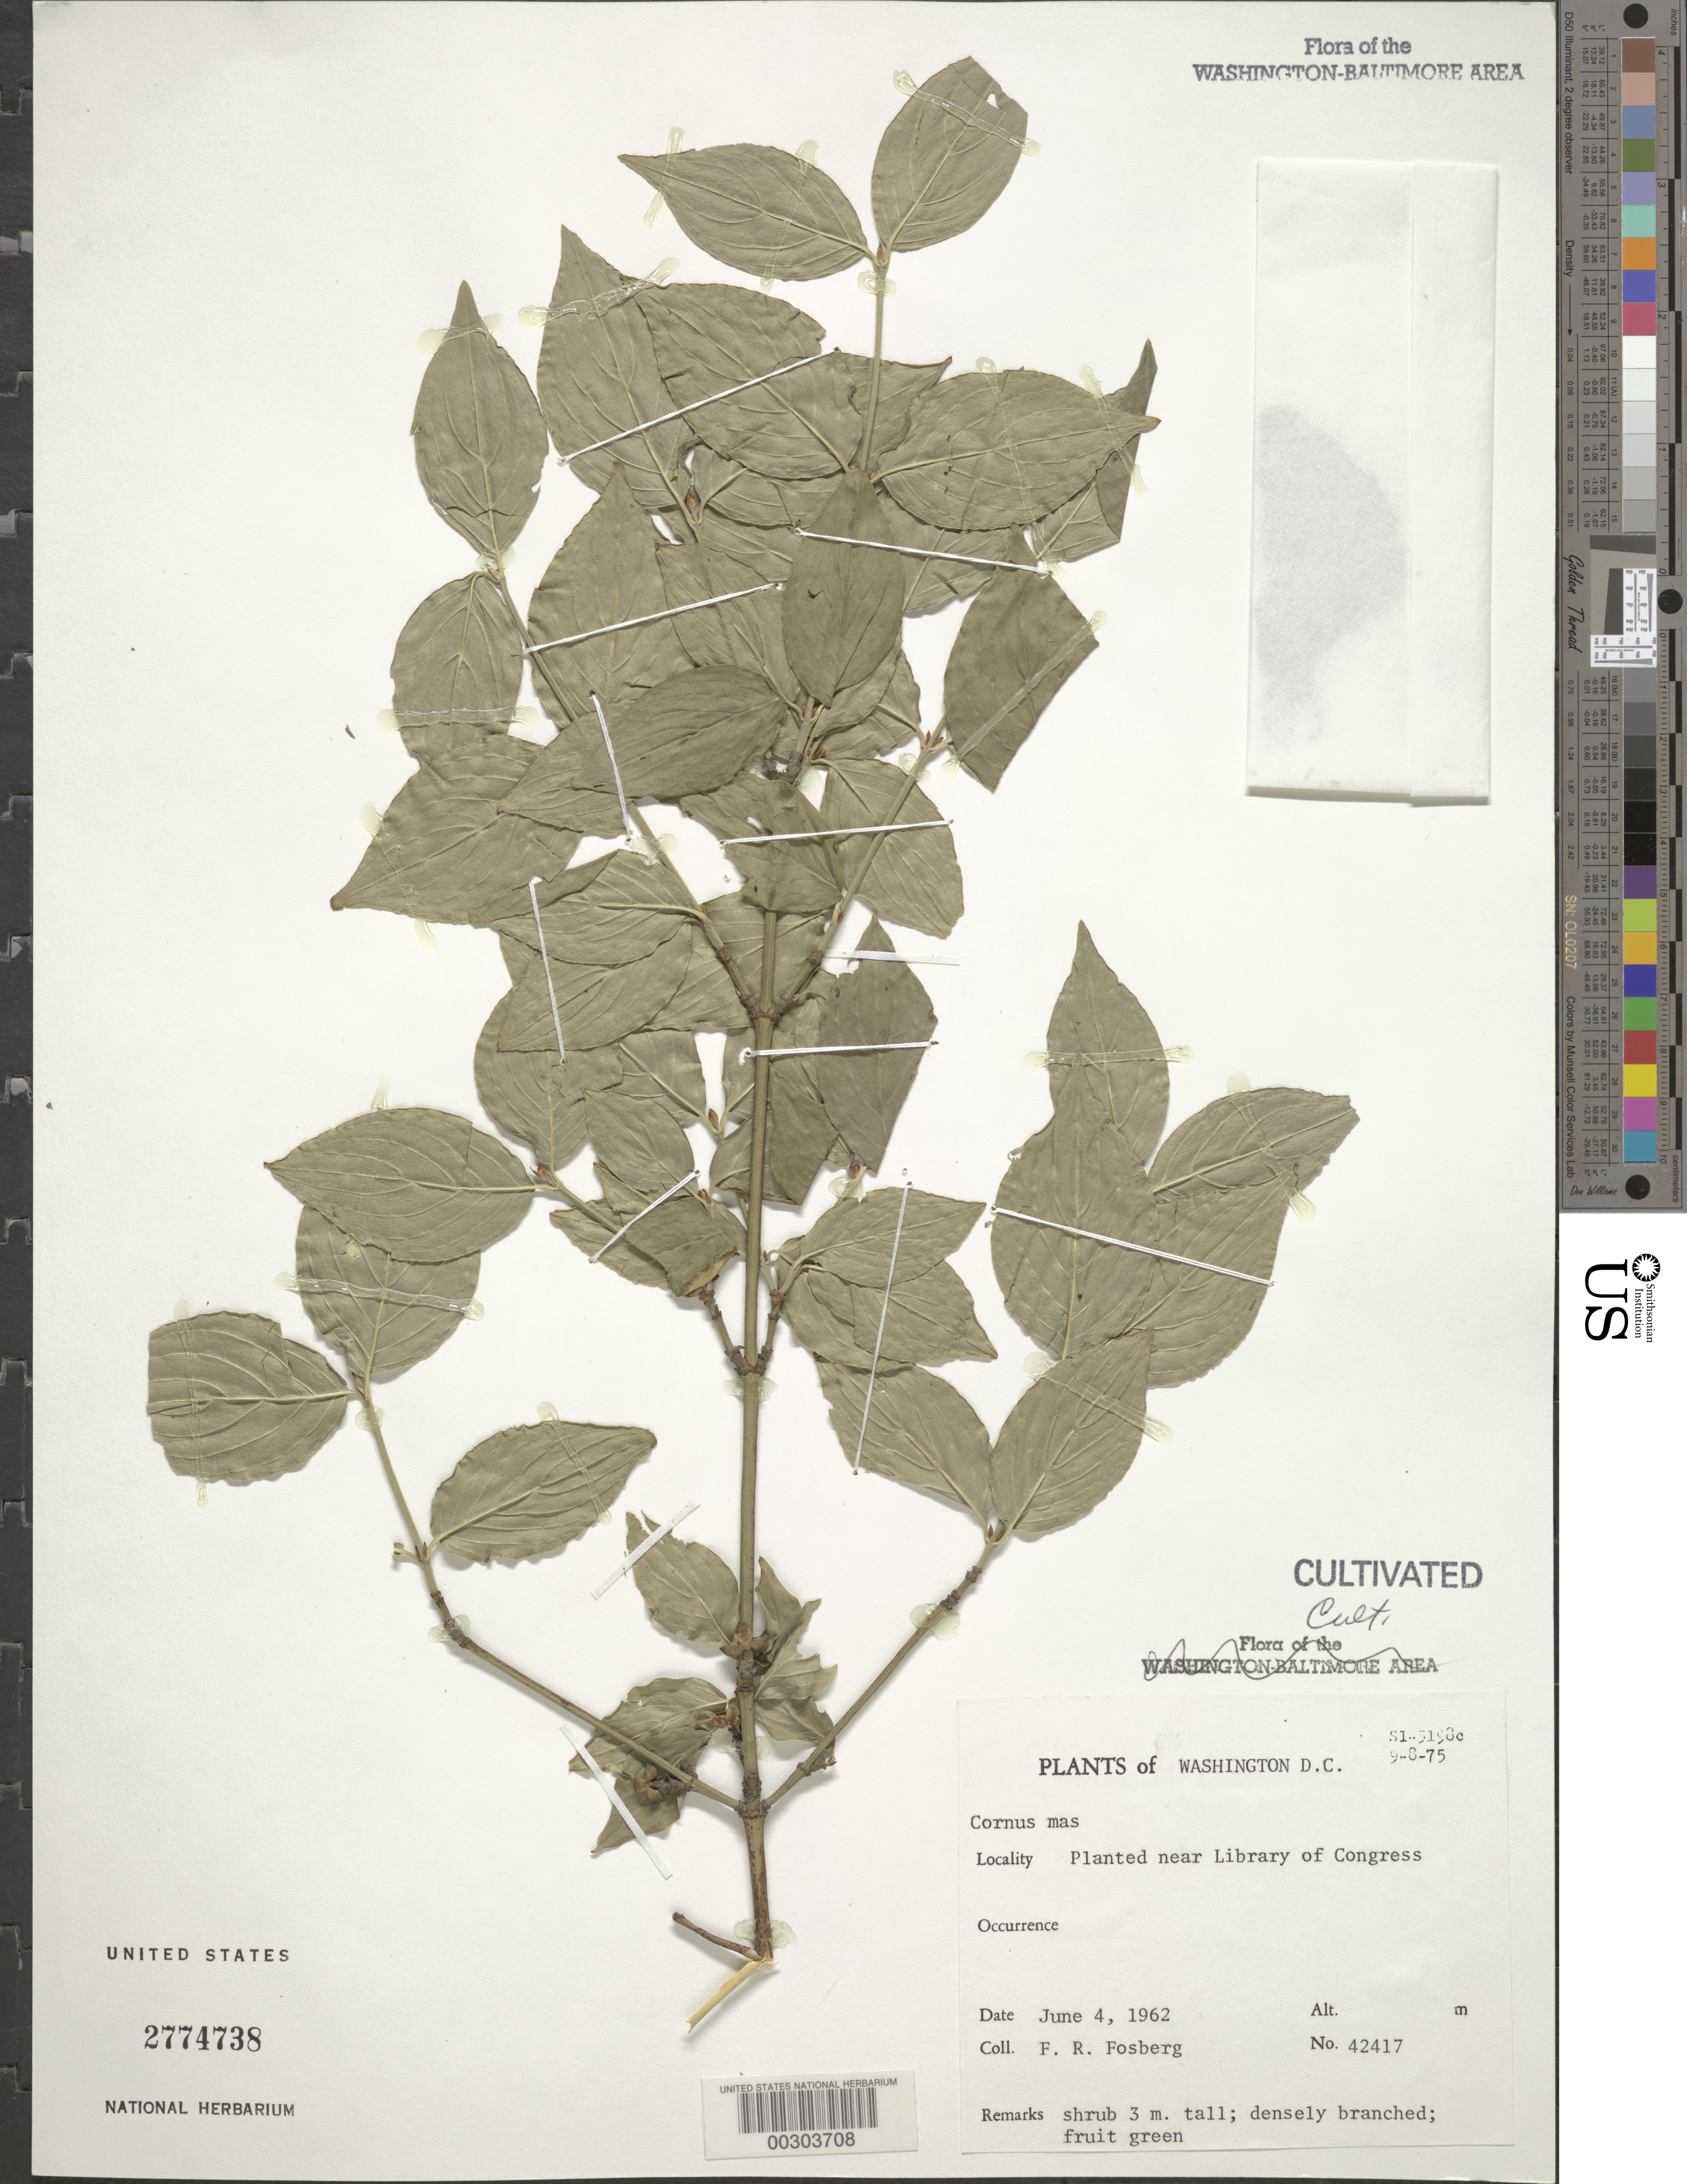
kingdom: Plantae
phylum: Tracheophyta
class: Magnoliopsida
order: Cornales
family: Cornaceae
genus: Cornus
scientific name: Cornus mas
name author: L.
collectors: F. R. Fosberg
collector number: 42417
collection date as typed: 04 Jun 1962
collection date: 1962-06-04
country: United States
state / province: District of Columbia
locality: Near Library of Congress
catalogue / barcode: US 2774738